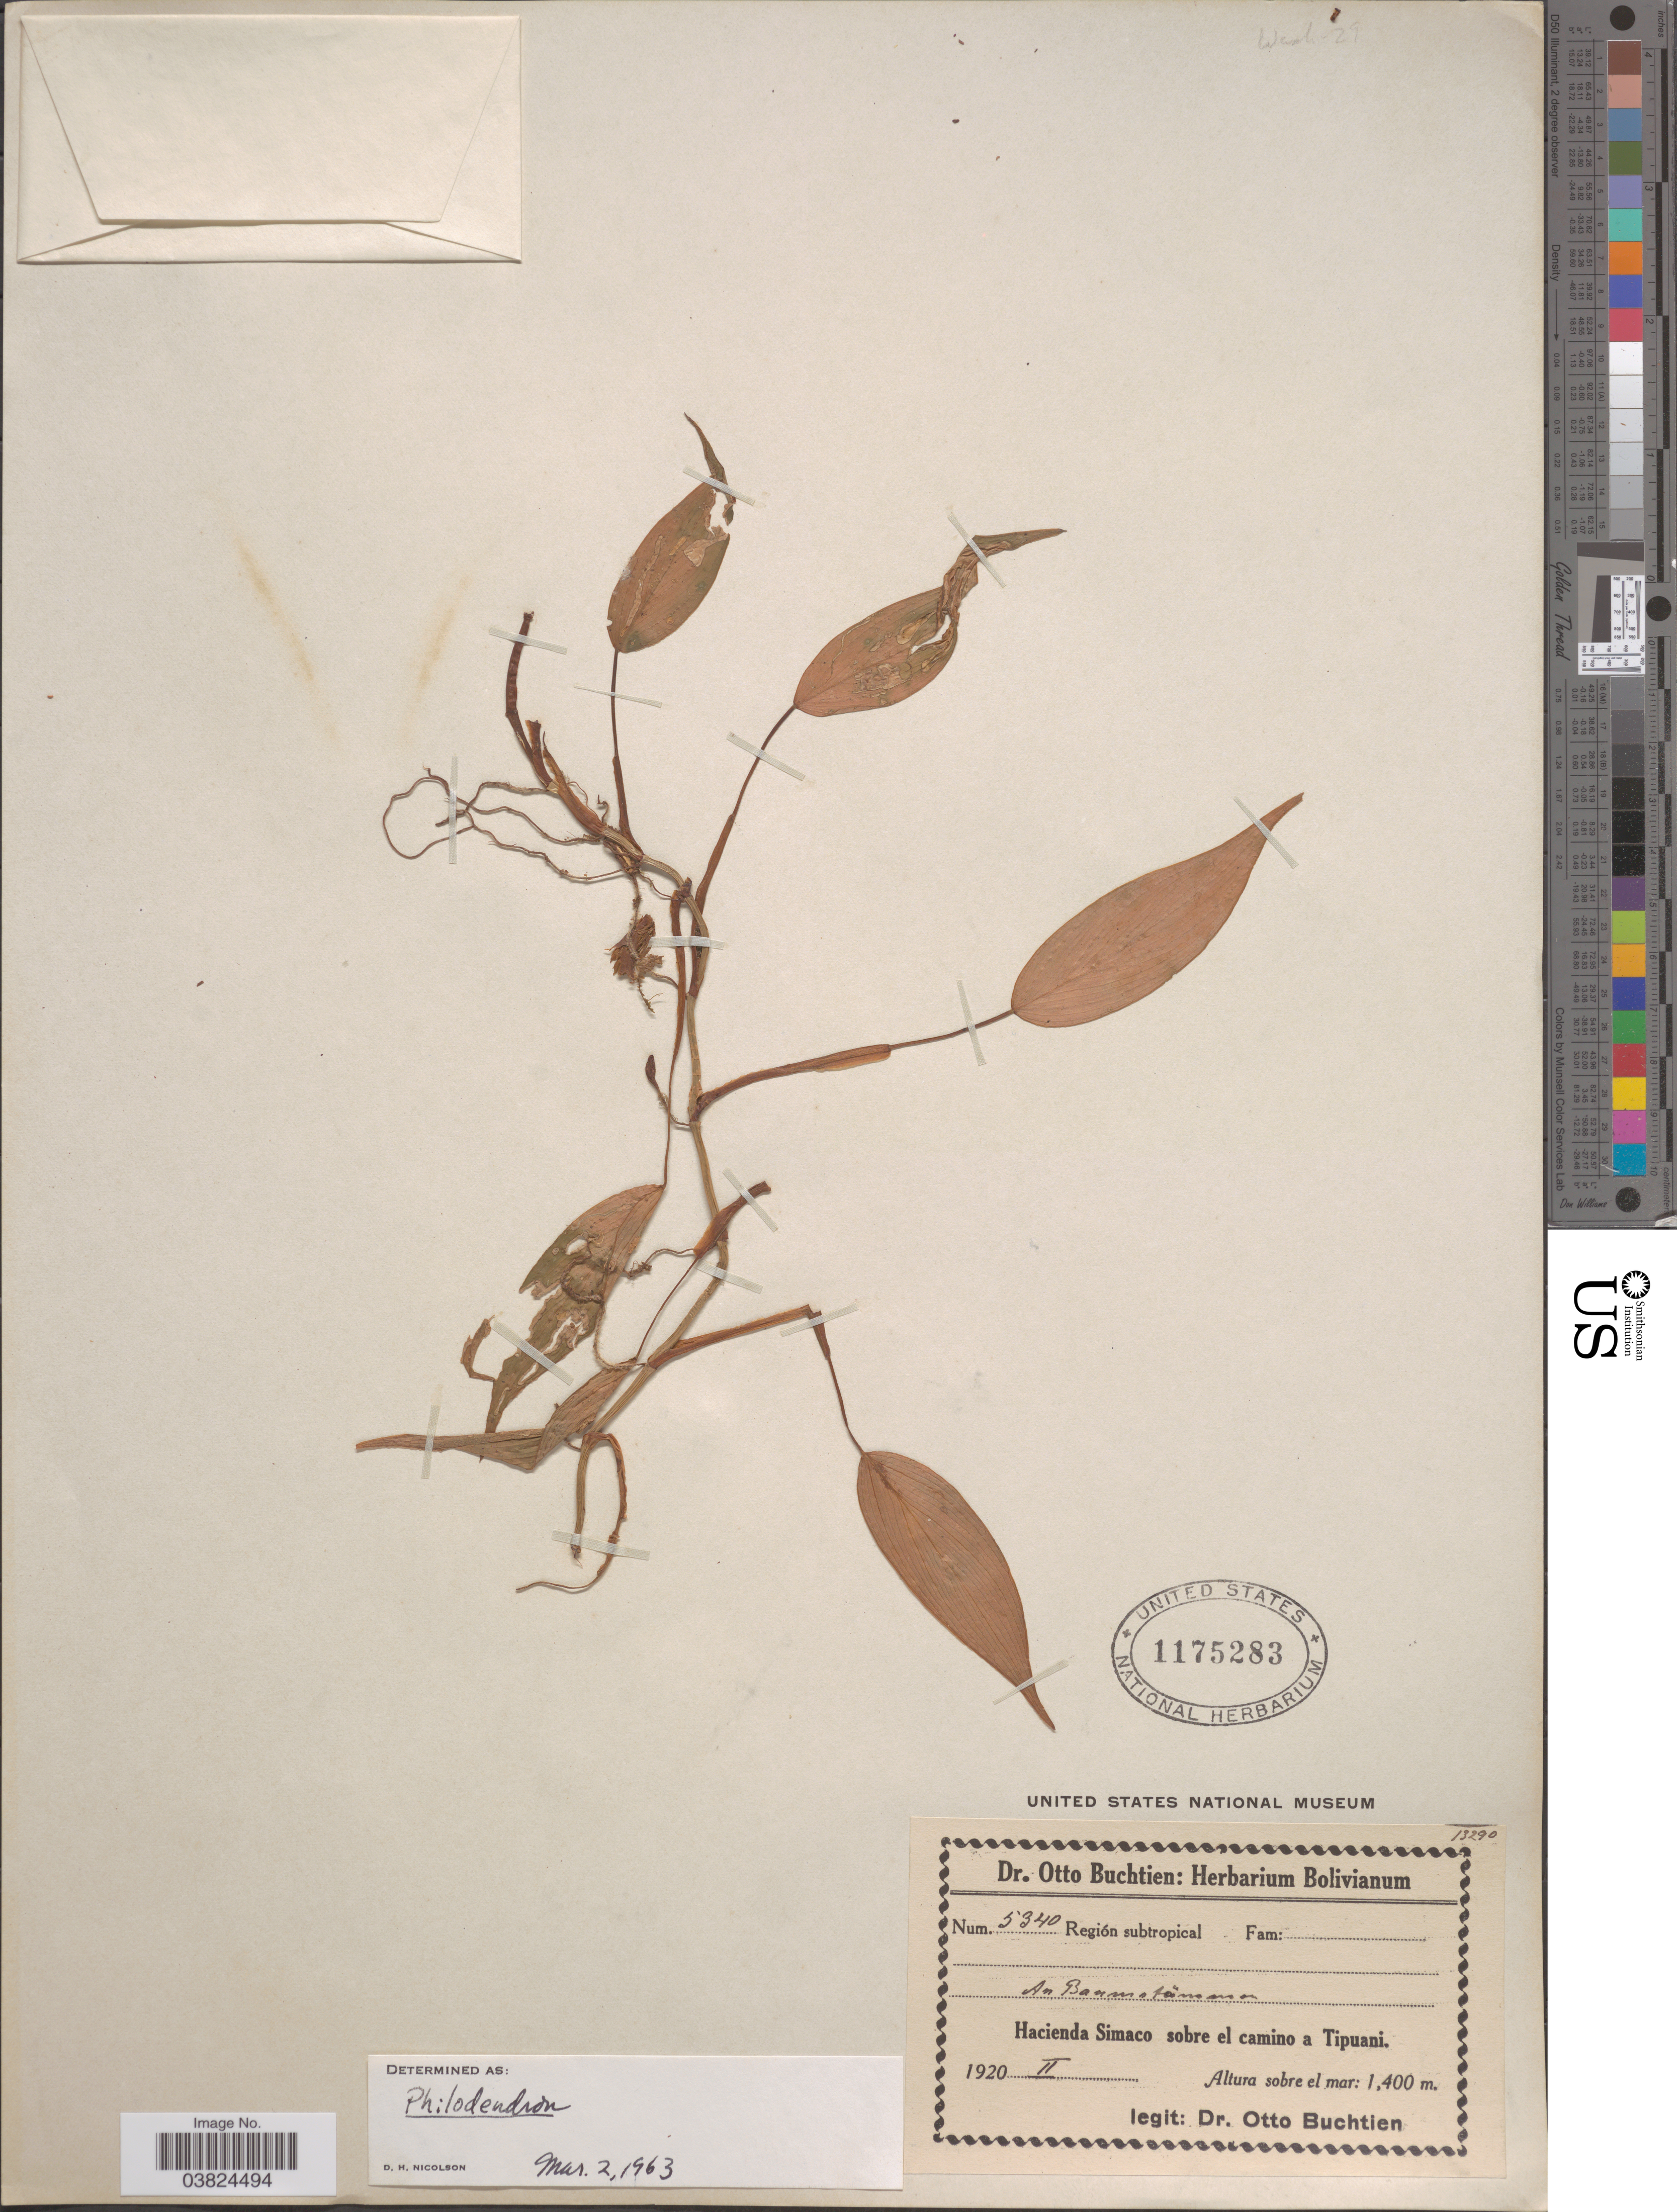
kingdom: Plantae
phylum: Tracheophyta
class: Liliopsida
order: Alismatales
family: Araceae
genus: Philodendron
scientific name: Philodendron sp.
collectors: O. Buchtien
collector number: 5340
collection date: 1920-02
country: Bolivia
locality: Región subtropical. Hacienda Simaco sobre el camino a Tipuani.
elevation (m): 1400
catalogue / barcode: US 1175283